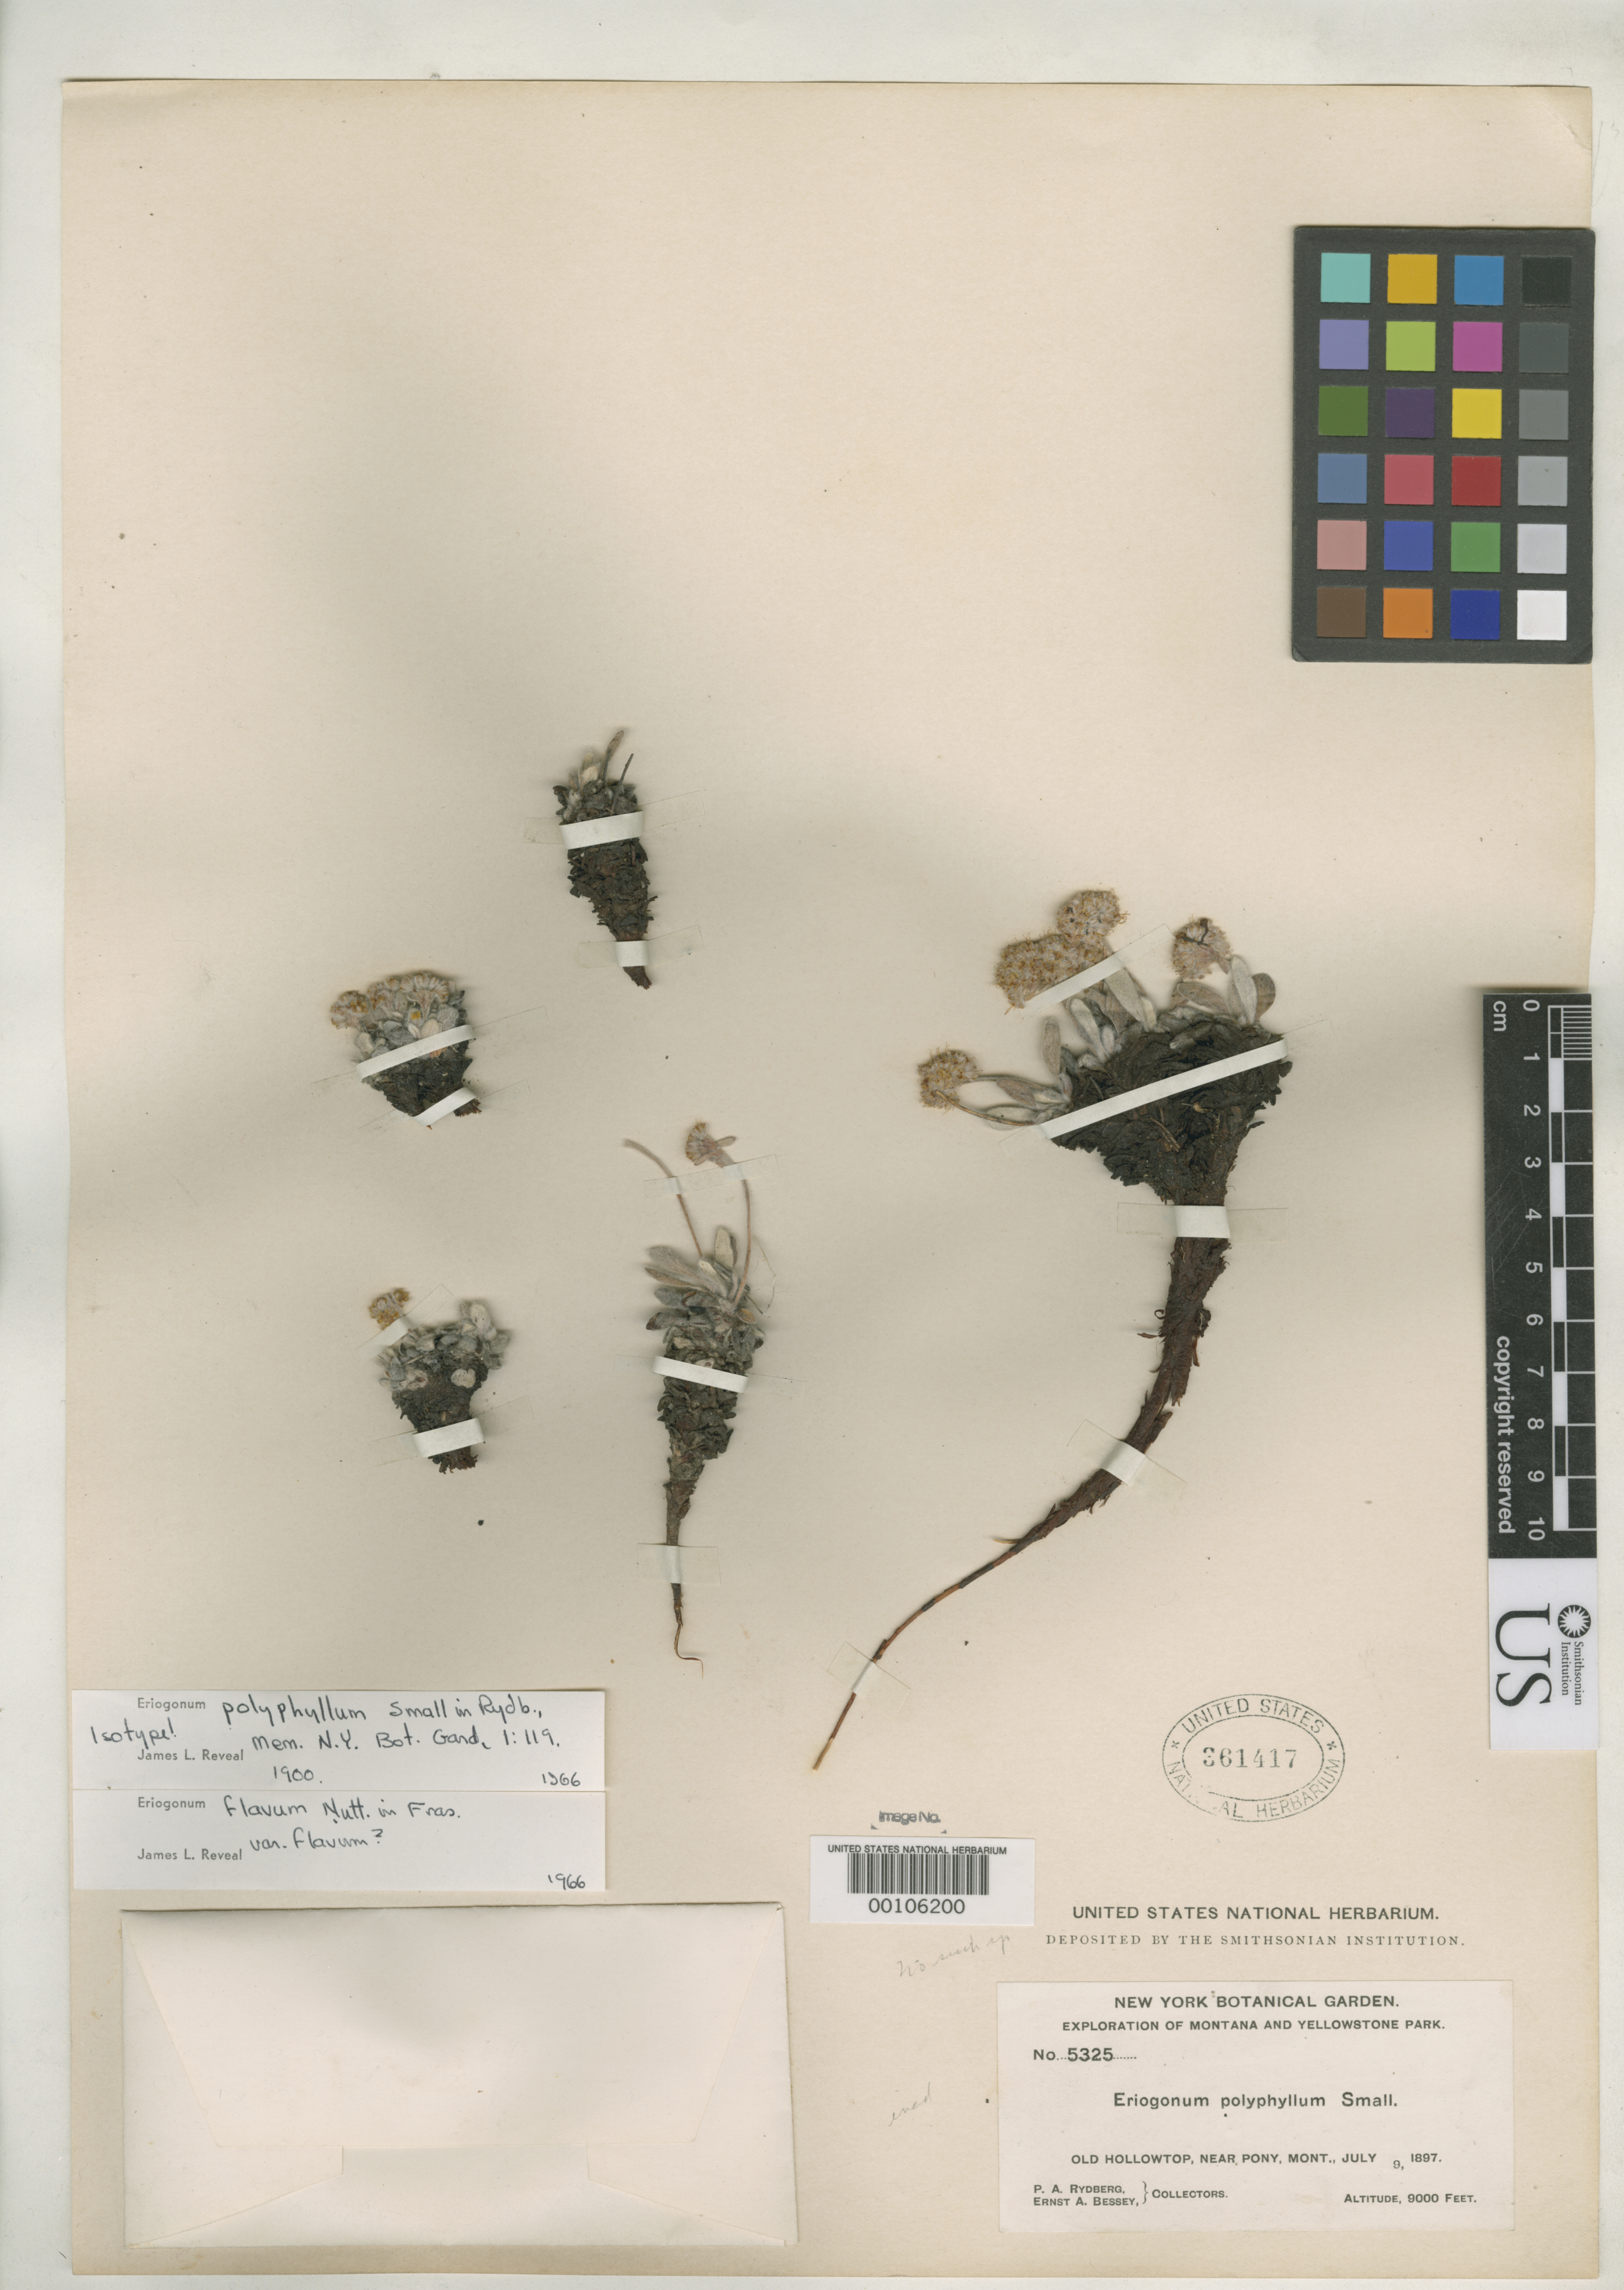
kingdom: Plantae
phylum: Tracheophyta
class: Magnoliopsida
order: Caryophyllales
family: Polygonaceae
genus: Eriogonum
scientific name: Eriogonum polyphyllum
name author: Small ex Rydb.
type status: Isotype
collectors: P. A. Rydberg & E. Bessey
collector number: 5325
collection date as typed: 09 Jul 1897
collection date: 1897-07-09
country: United States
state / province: Montana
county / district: Madison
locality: Old Hollow Top Mountain, near Pony.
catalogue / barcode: US 361417